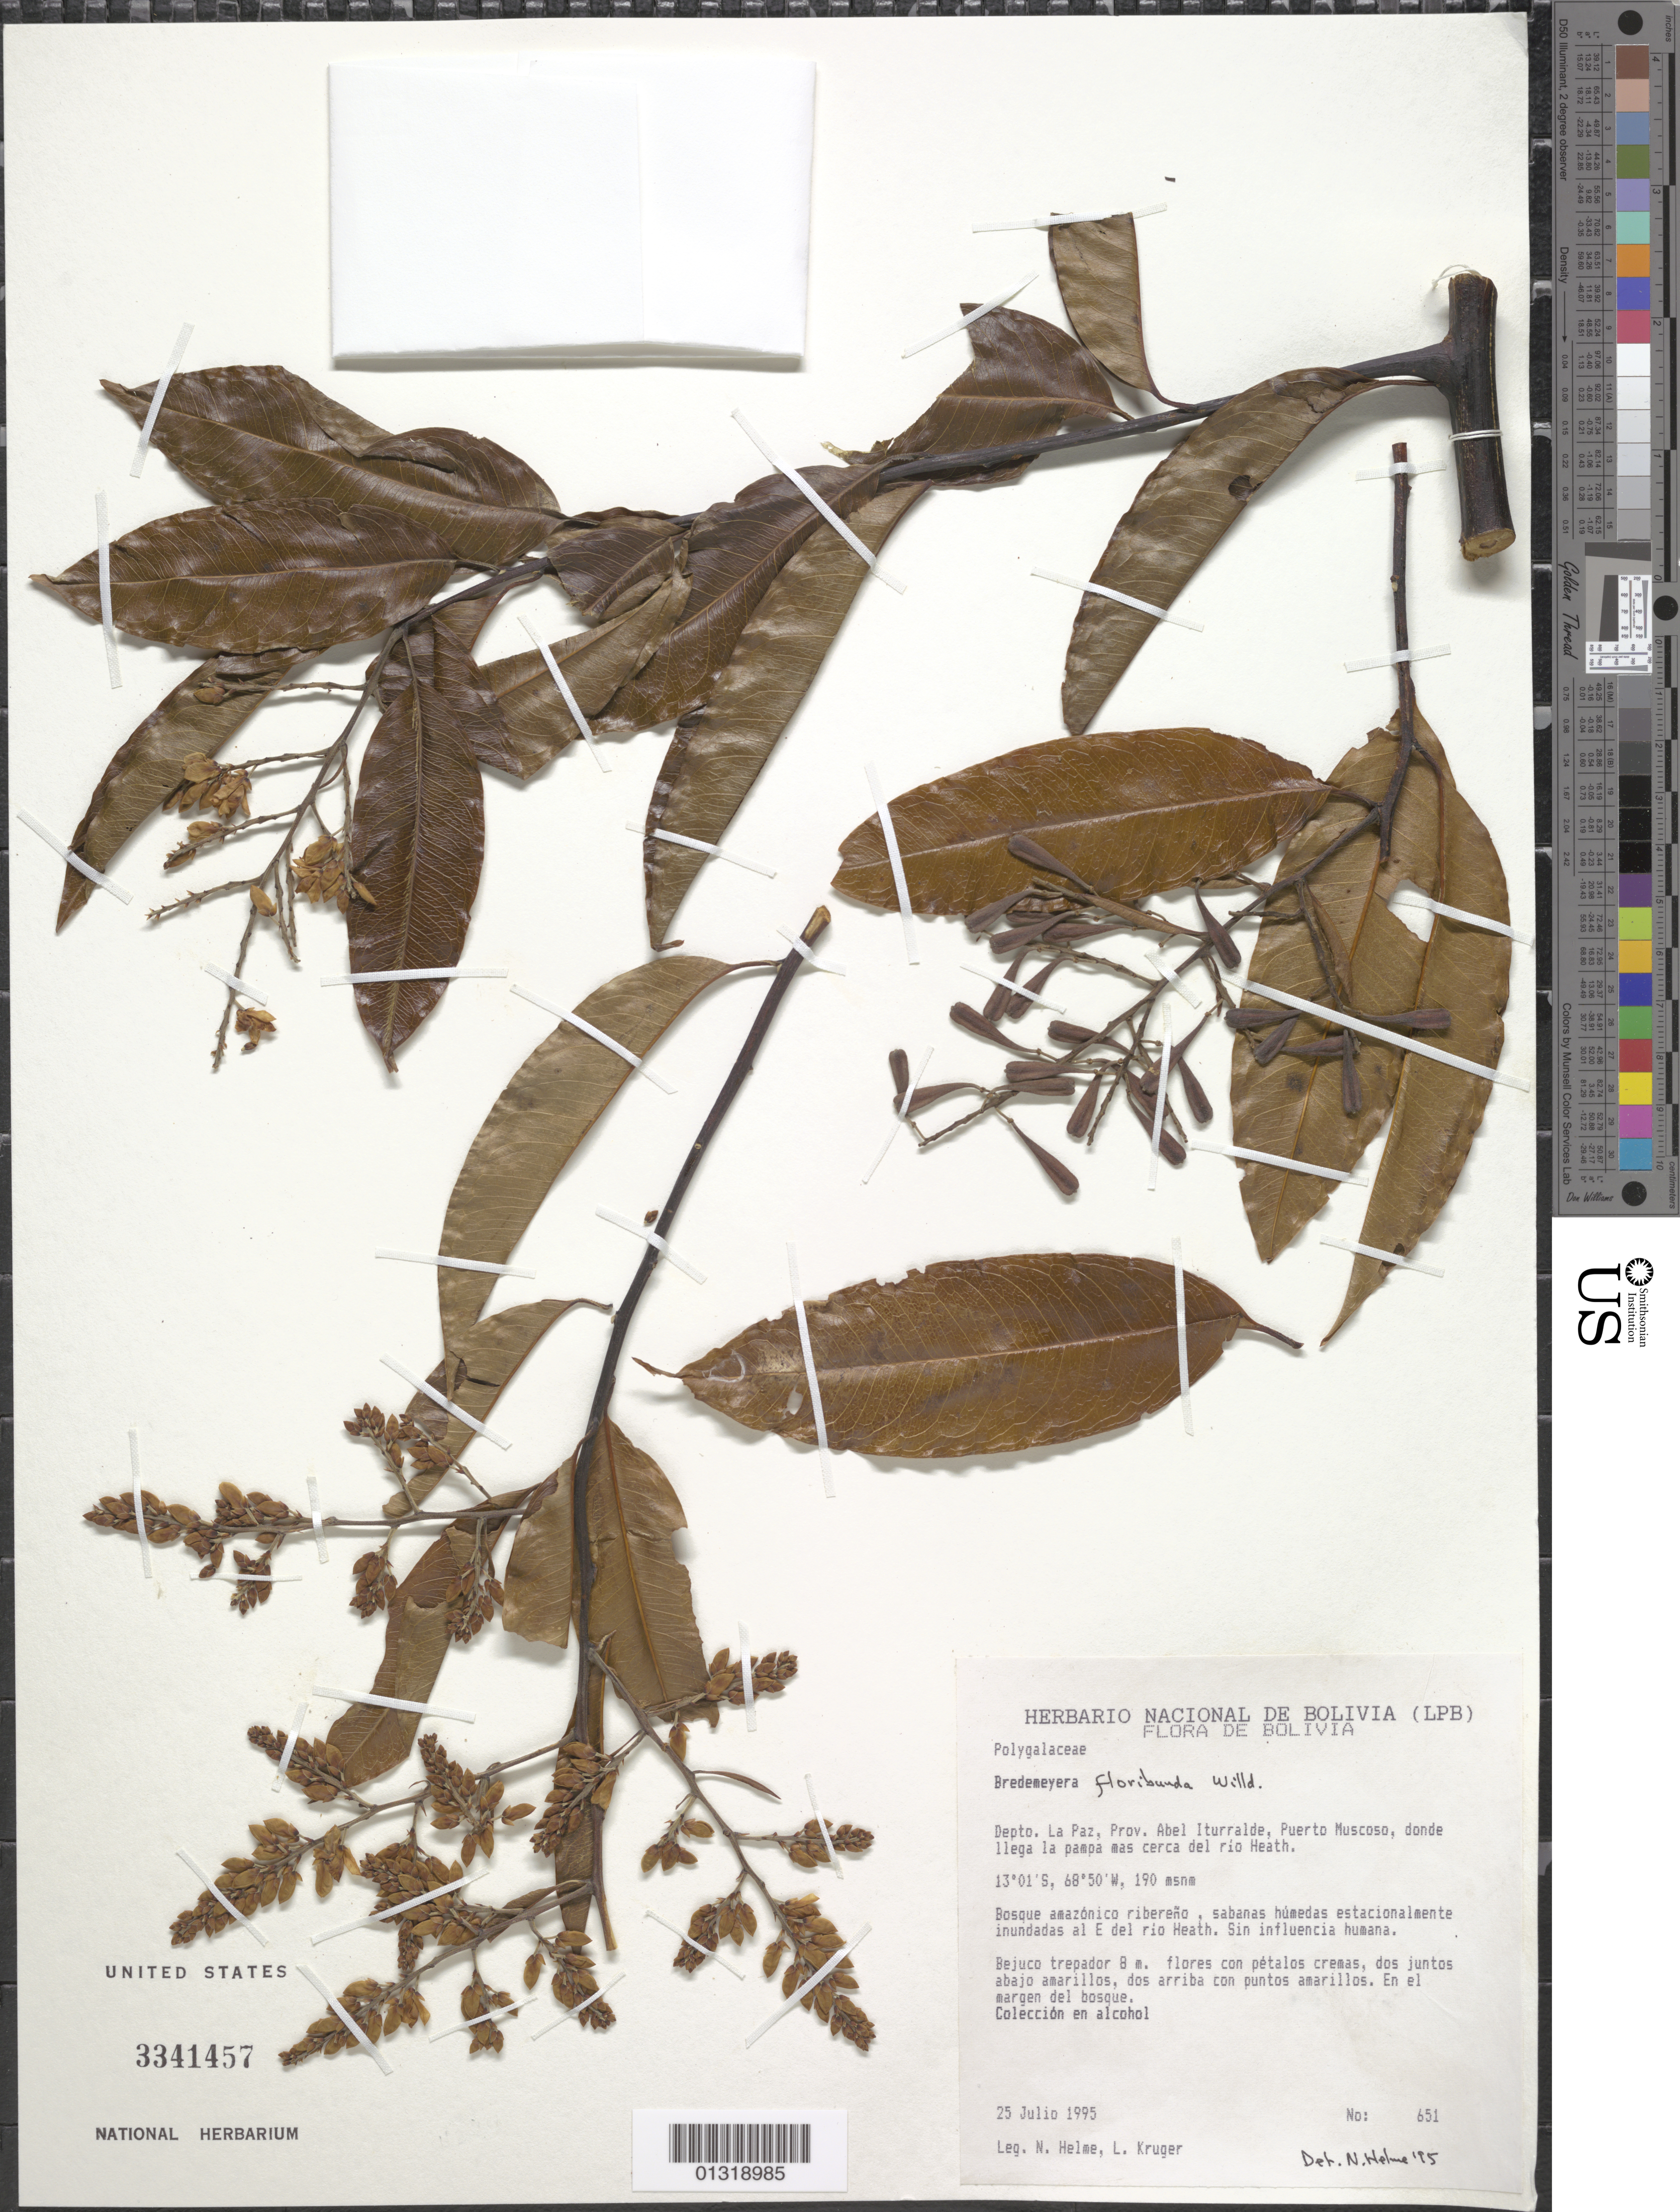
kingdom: Plantae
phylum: Tracheophyta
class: Magnoliopsida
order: Fabales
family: Polygalaceae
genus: Bredemeyera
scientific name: Bredemeyera floribunda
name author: Willd.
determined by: Helme, N.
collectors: N. Helme & L. Kruger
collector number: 651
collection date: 1995-07-25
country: Bolivia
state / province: La Páz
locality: Prov. Abel Iturralde, Puerto Muscosa, donde Ilega la pampa mas cerca del río Heath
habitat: Bosque amazónico ribereño, sabanas húmedas estacionalmente inundadas al E del río Heath. Sin influencia humana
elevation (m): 190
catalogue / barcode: US 3341457